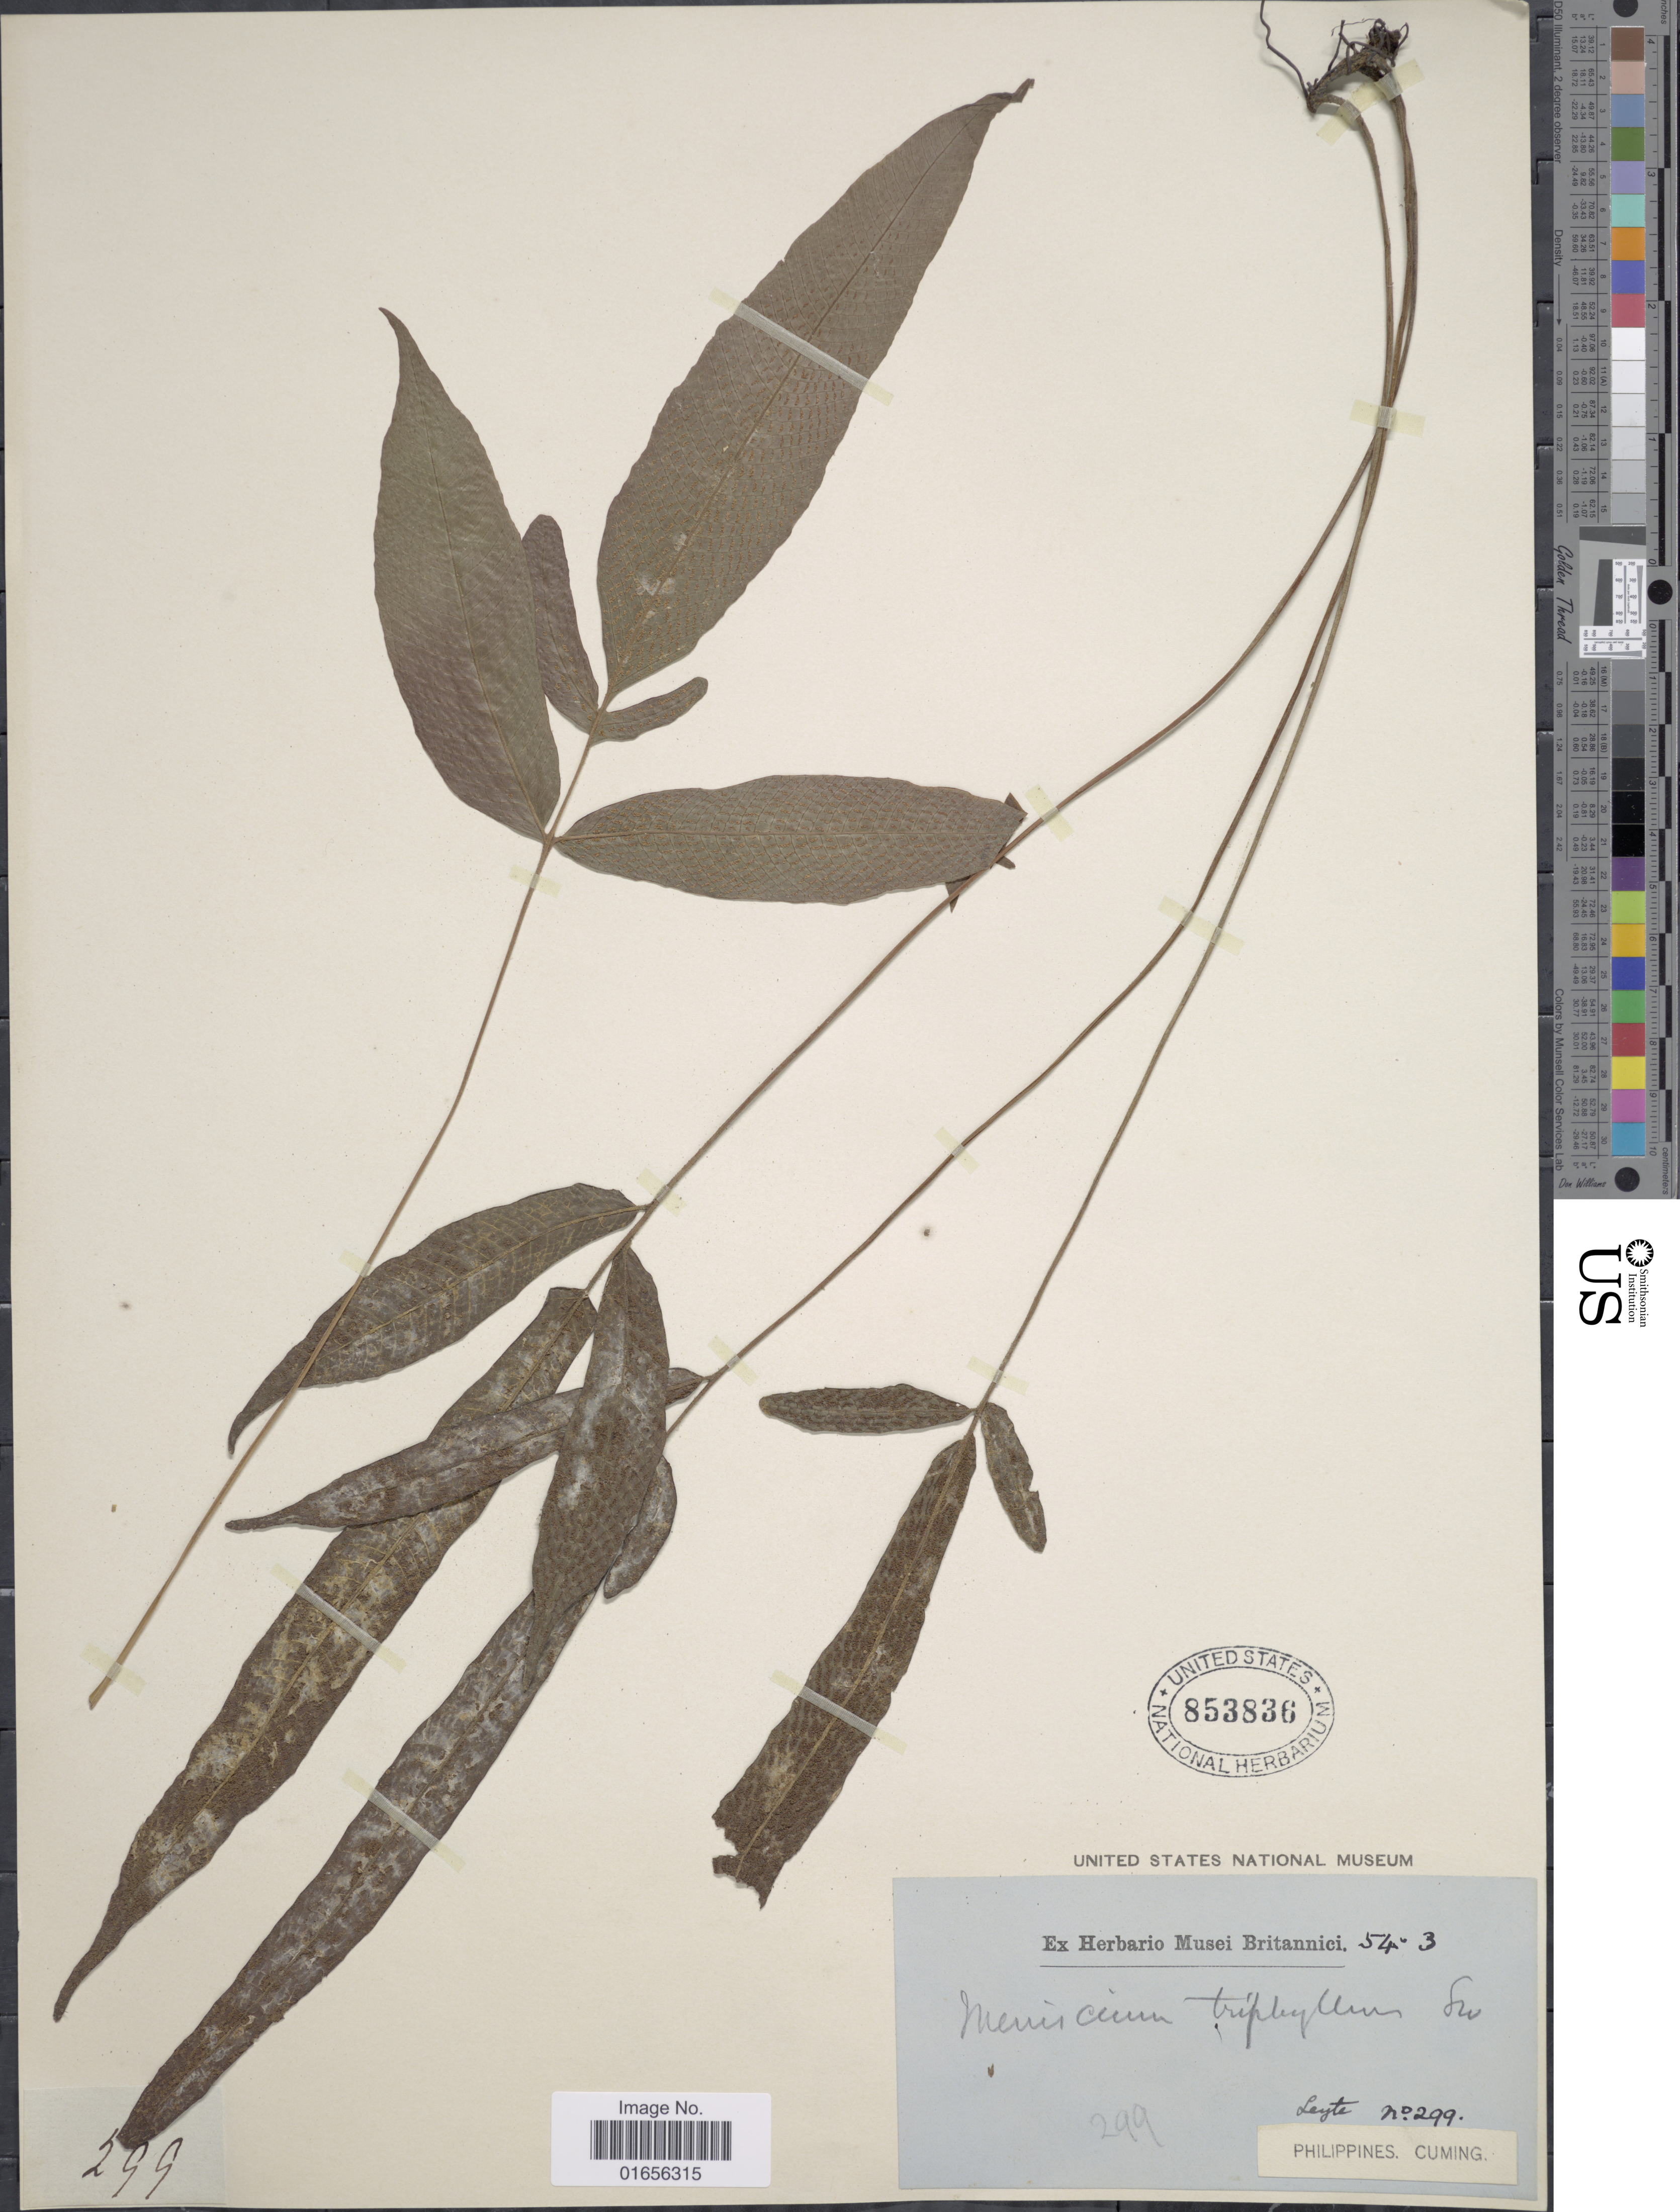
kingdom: Plantae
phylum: Tracheophyta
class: Polypodiopsida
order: Polypodiales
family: Thelypteridaceae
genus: Pronephrium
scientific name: Pronephrium triphyllum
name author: (Sw.) Holttum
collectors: -. Cuming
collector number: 299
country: Philippines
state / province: Eastern Visayas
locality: Leyte, Philippines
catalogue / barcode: US 853836